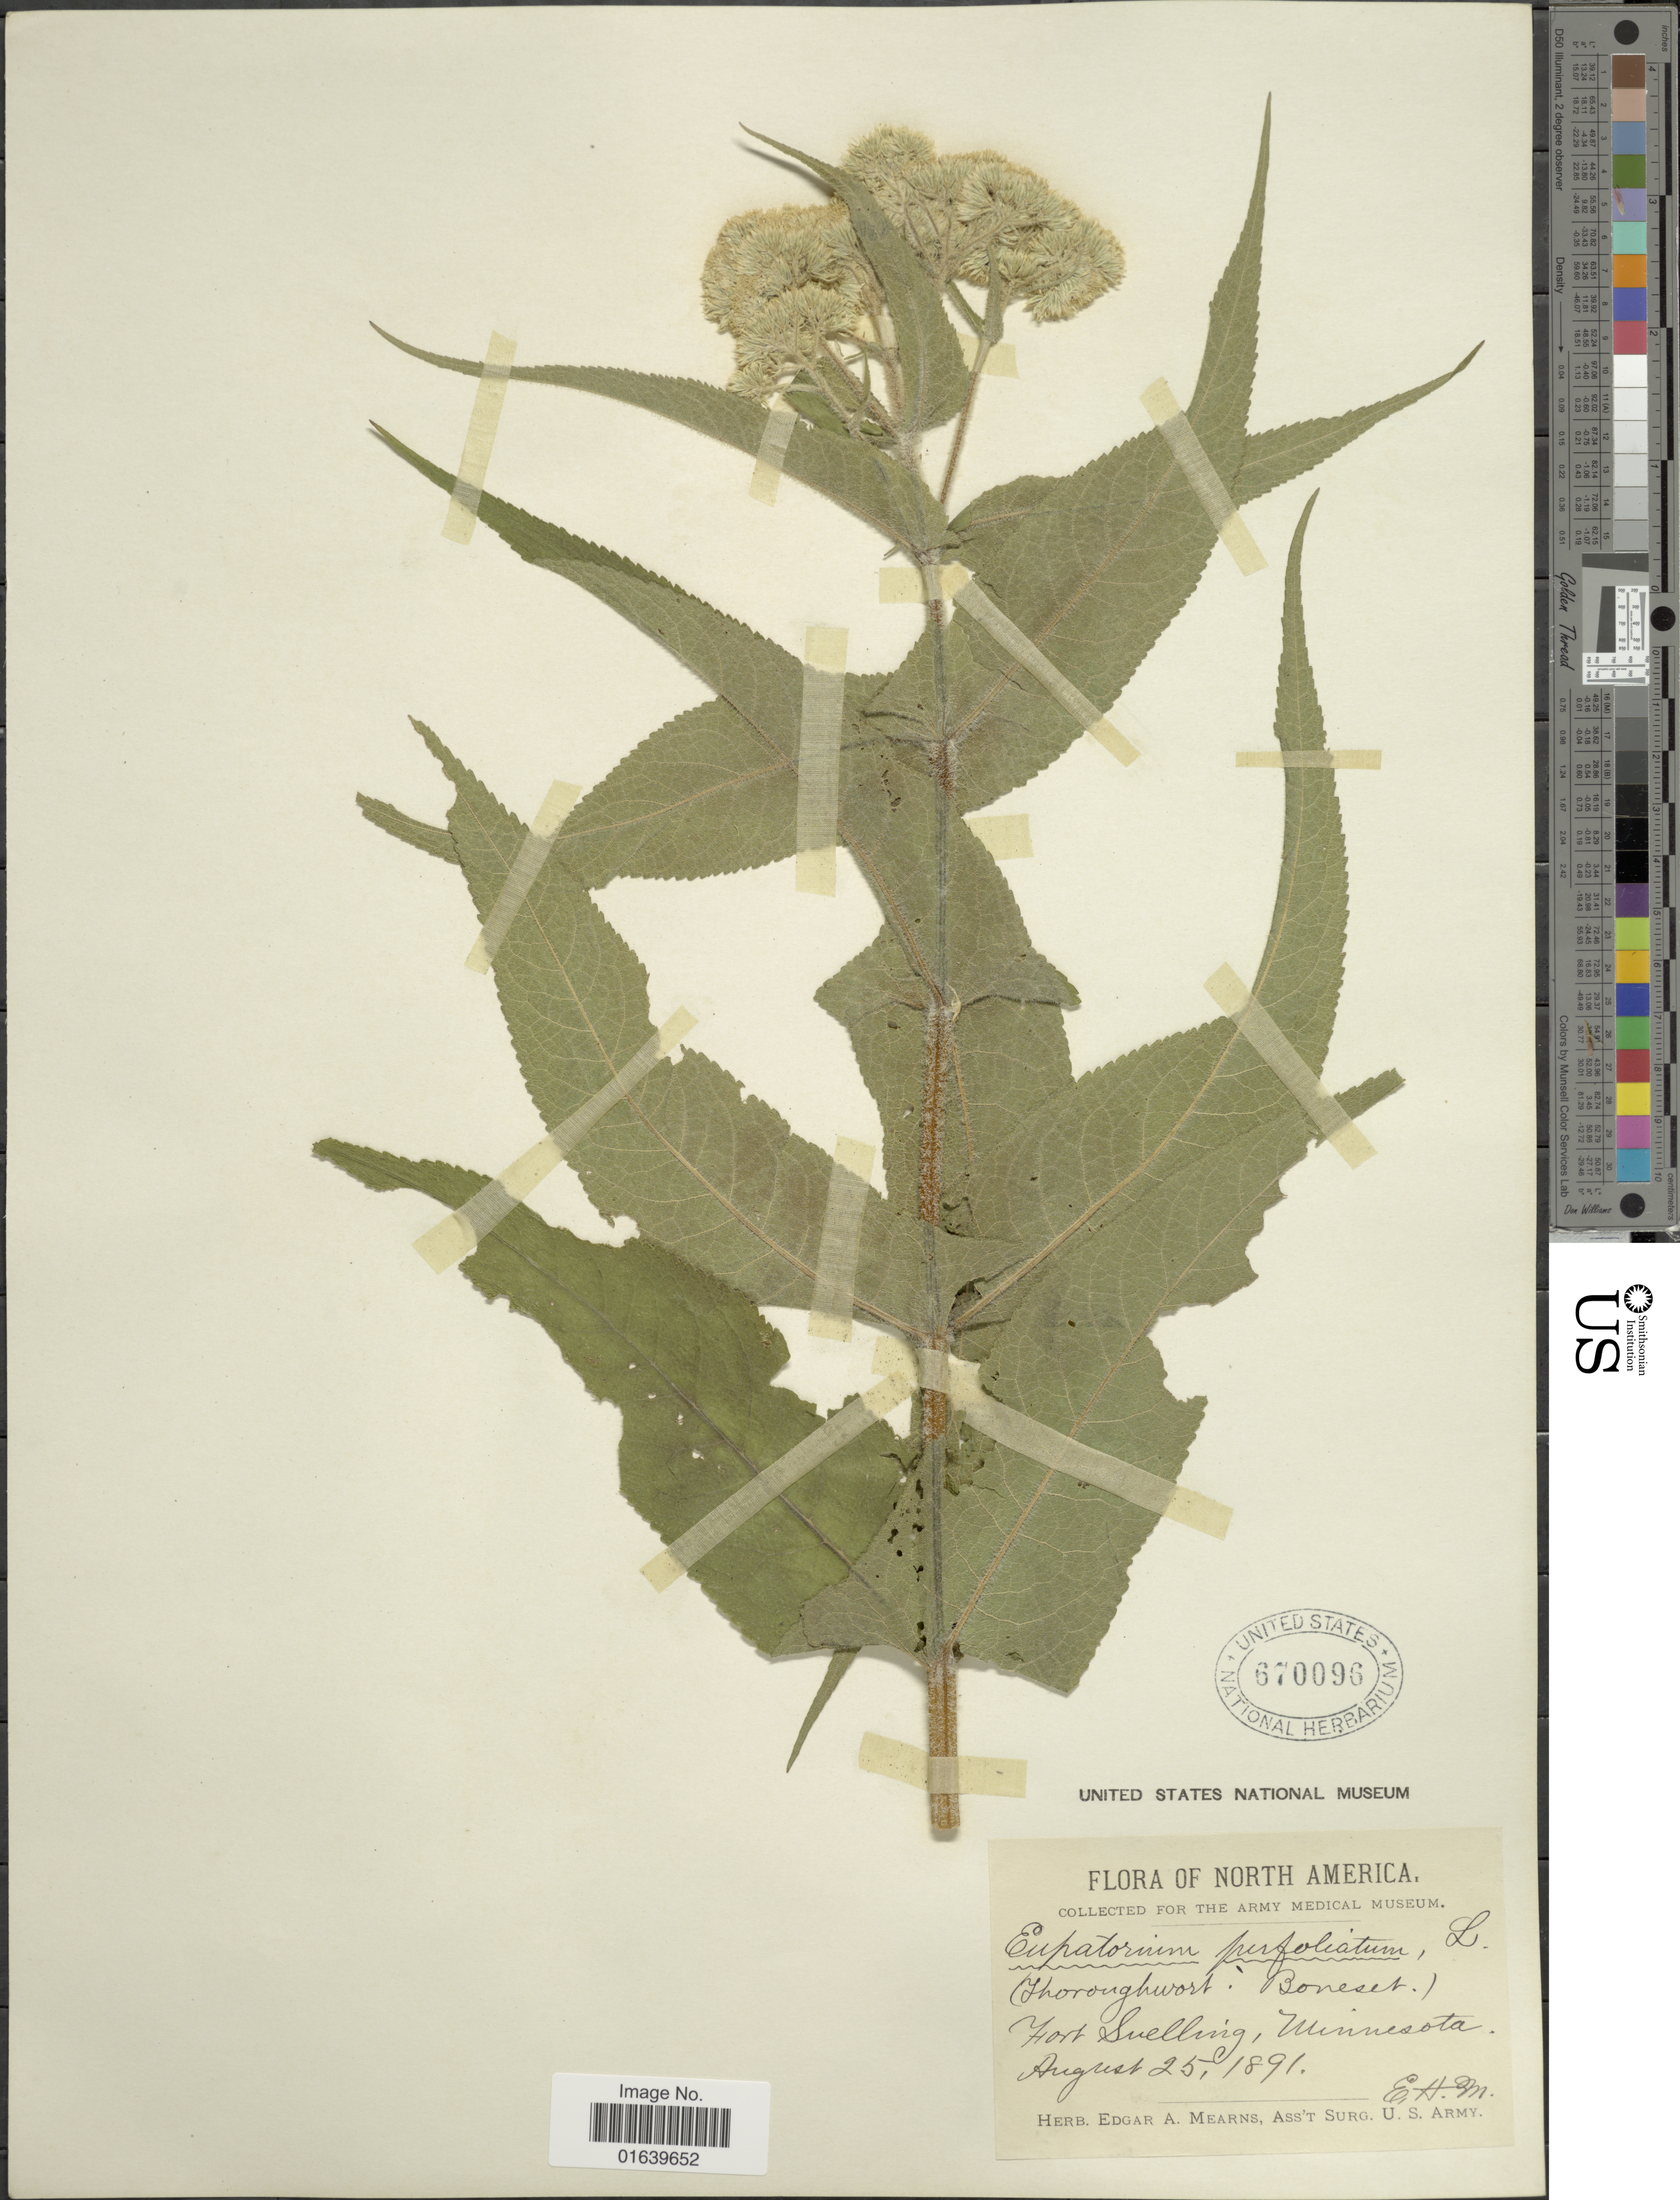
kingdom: Plantae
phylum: Tracheophyta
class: Magnoliopsida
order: Asterales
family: Asteraceae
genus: Eupatorium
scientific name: Eupatorium perfoliatum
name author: L.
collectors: E. A. Mearns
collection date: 1891-08-25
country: United States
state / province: Minnesota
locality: North America, Fort Snelling.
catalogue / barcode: US 670096